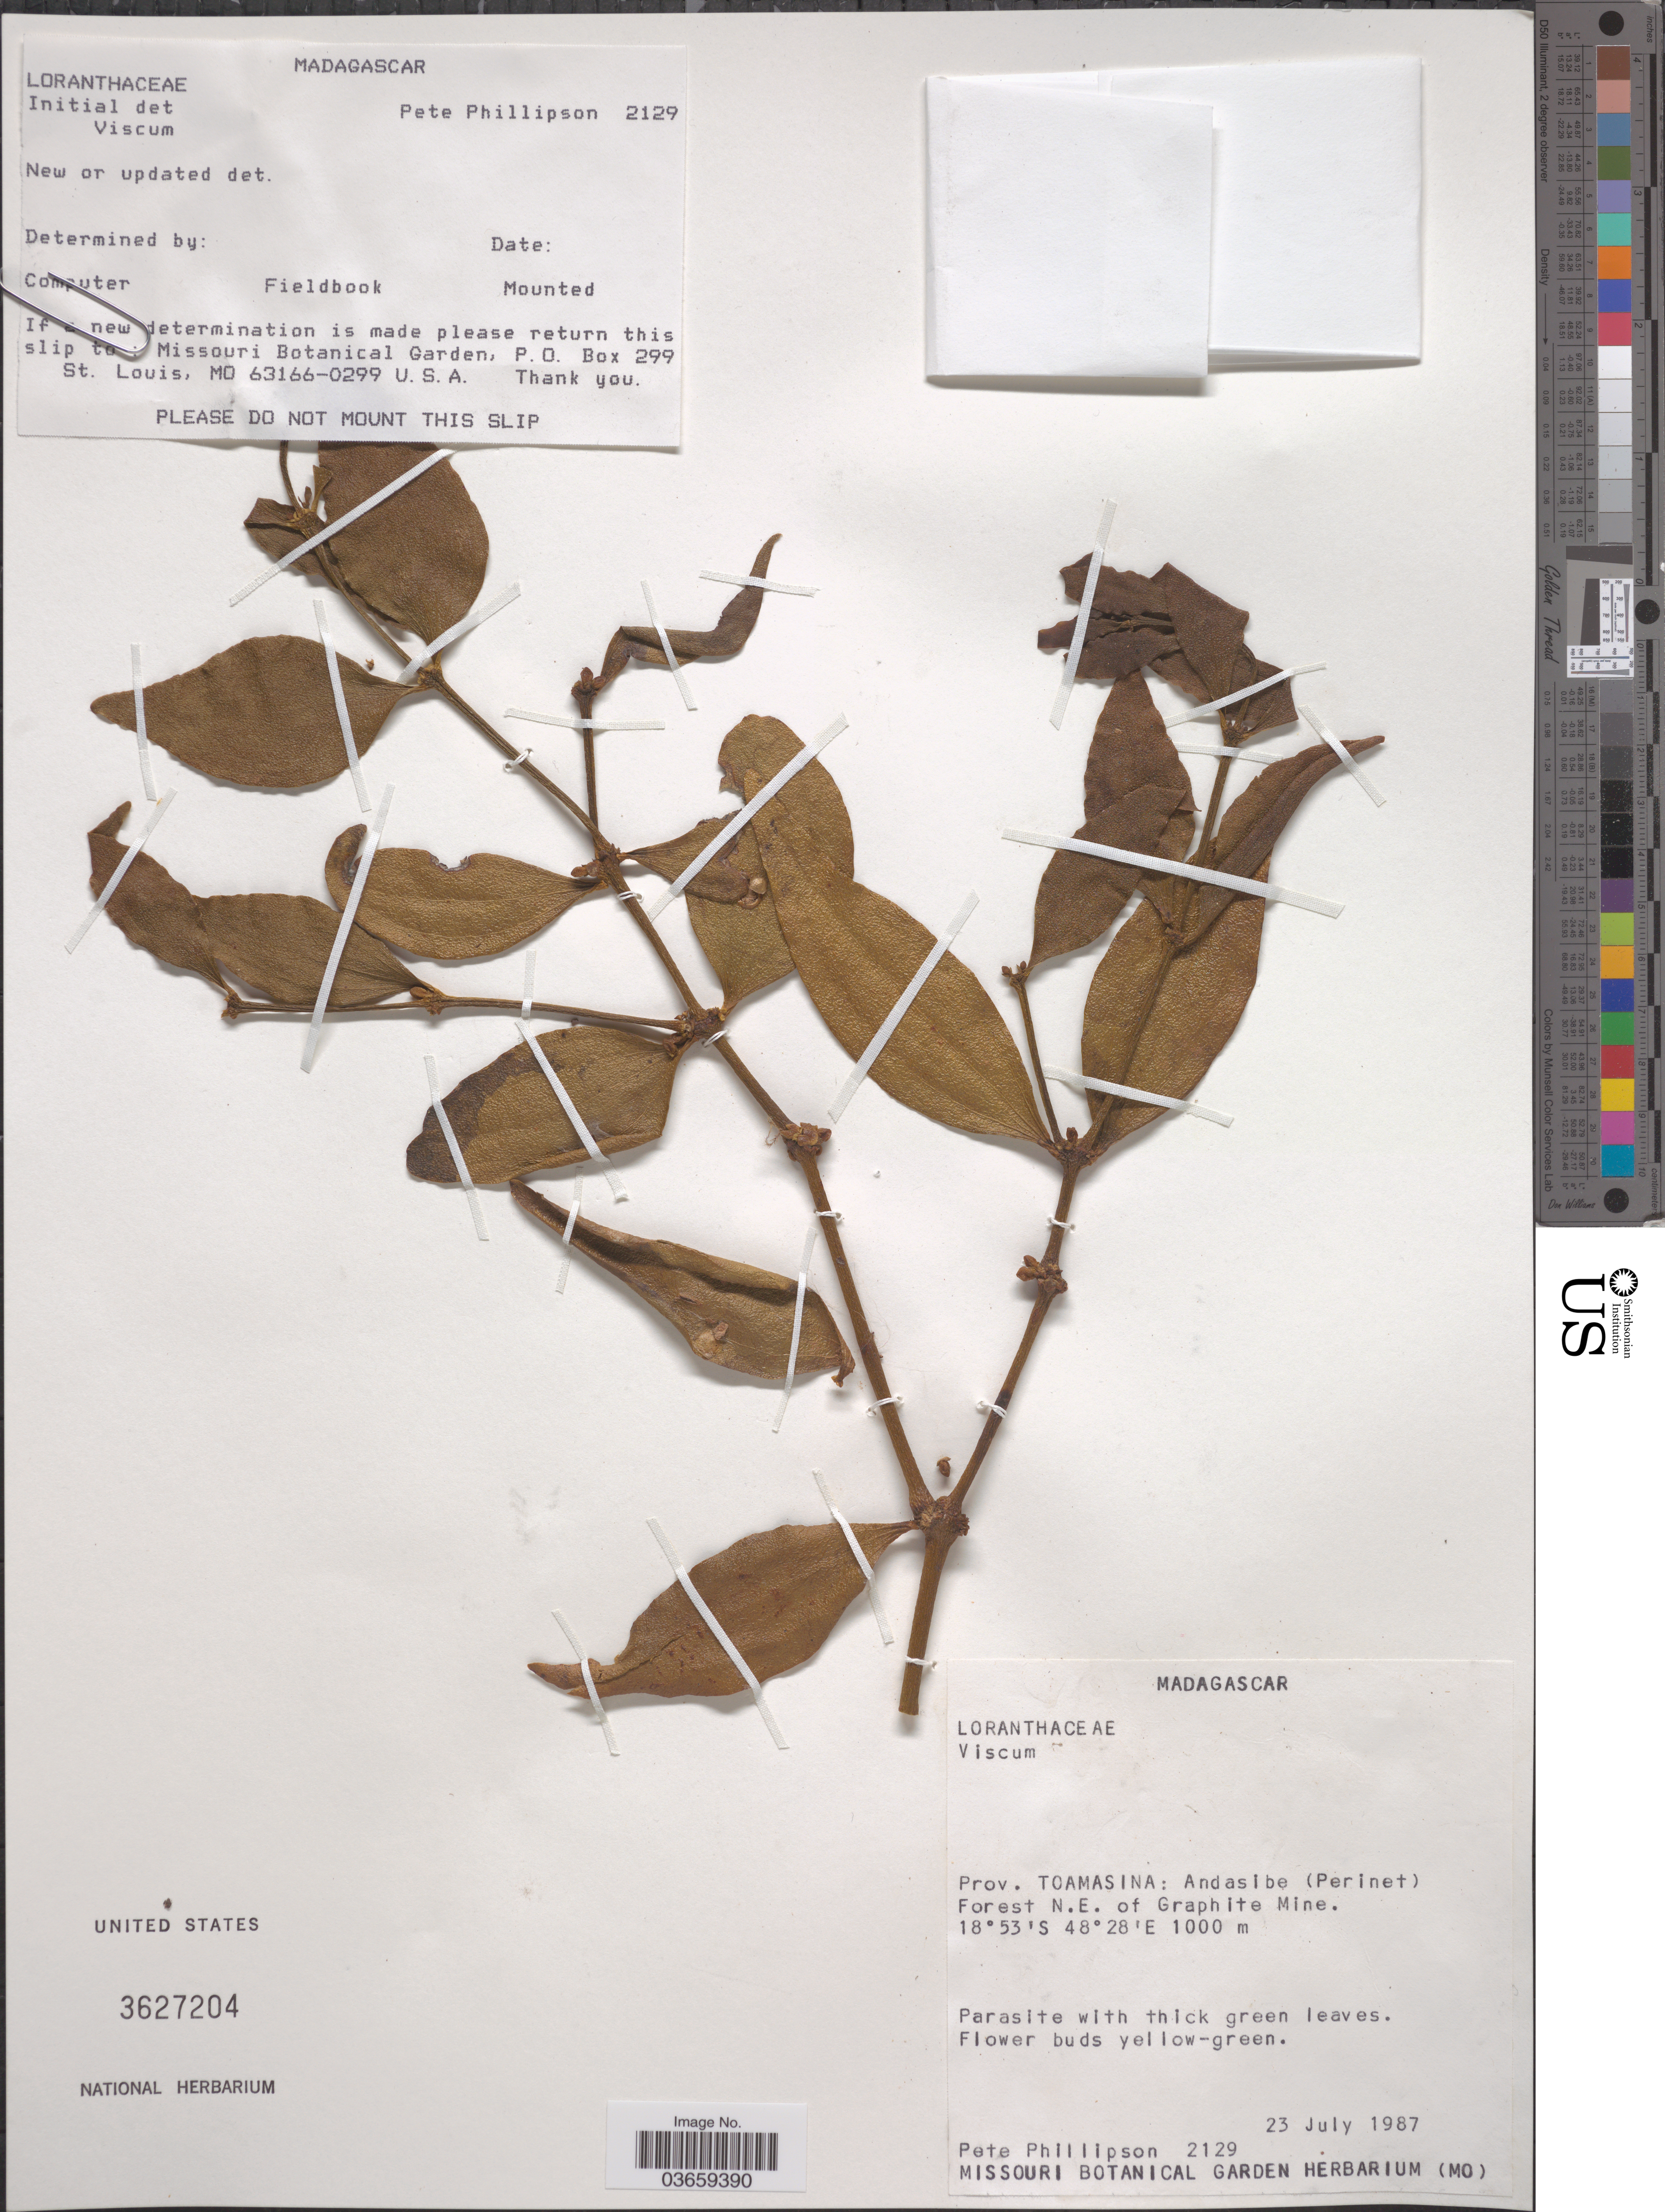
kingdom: Plantae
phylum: Tracheophyta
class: Magnoliopsida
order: Santalales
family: Viscaceae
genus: Viscum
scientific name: Viscum sp.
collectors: P. B. Phillipson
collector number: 2129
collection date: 1987-07-23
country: Madagascar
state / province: Alaotra Mangoro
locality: Andasibe (Perinet). Forest N.E. of Graphite Mine.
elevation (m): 1000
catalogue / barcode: US 3627204